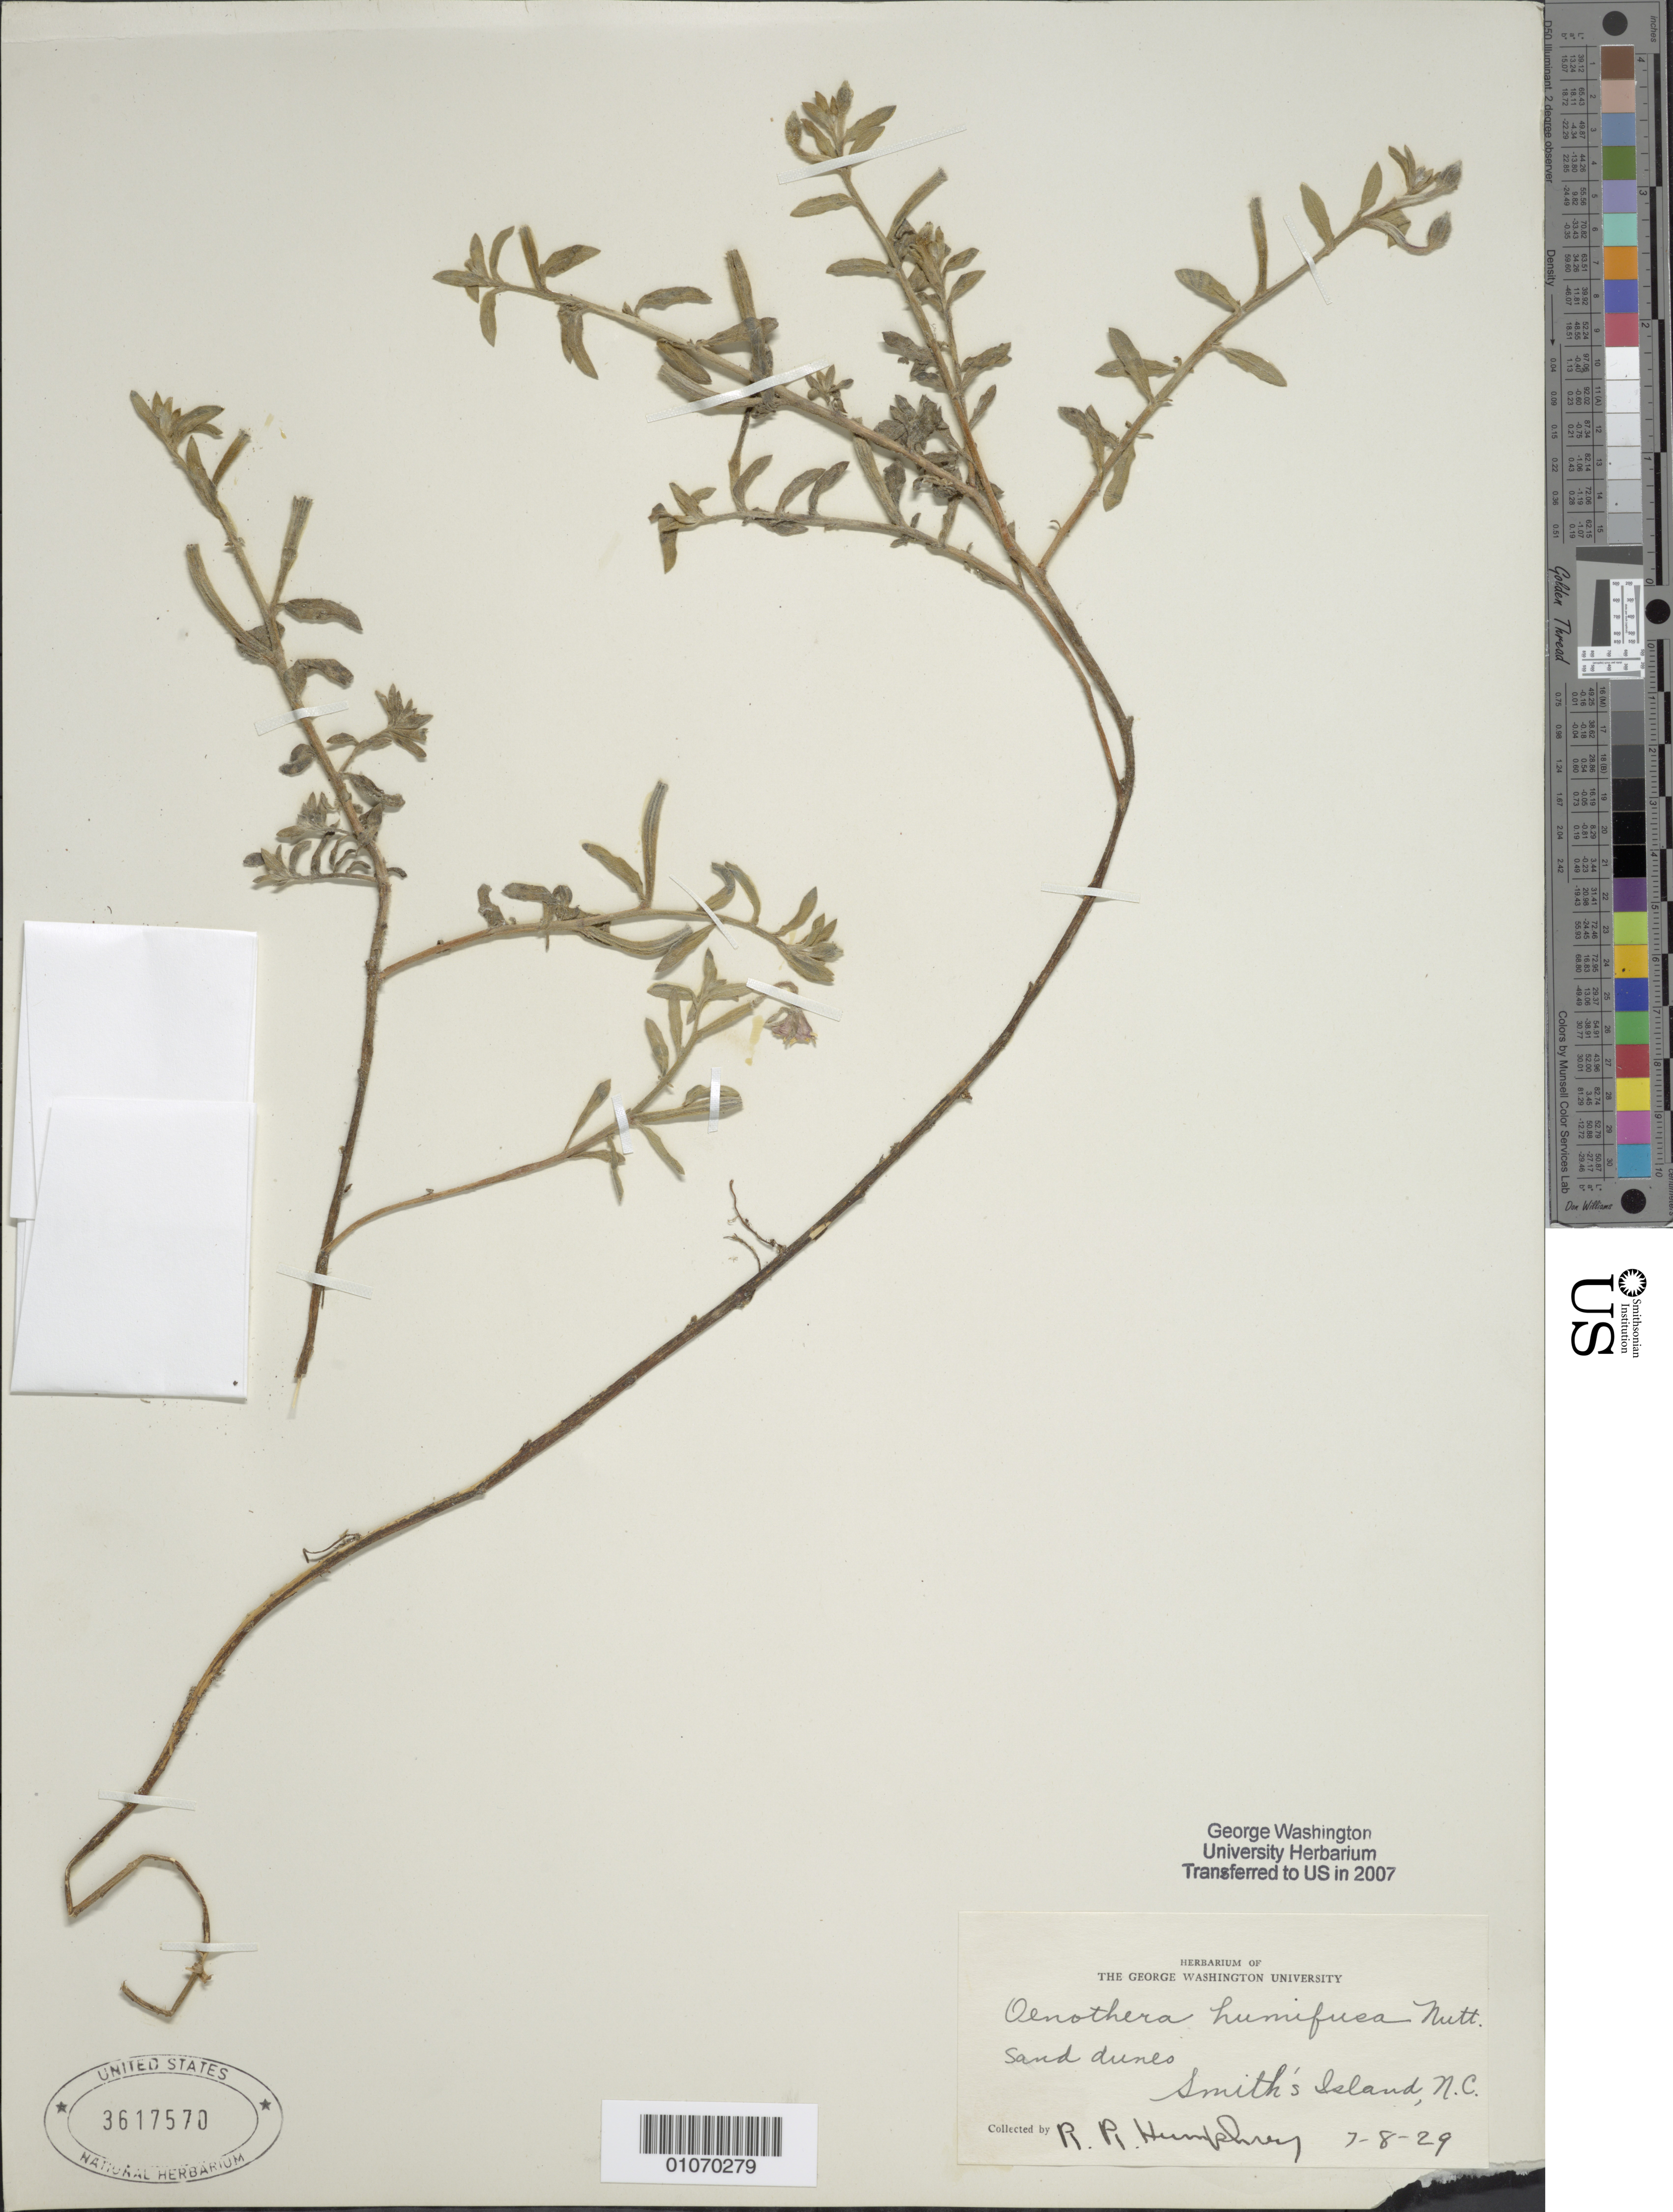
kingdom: Plantae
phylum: Tracheophyta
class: Magnoliopsida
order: Myrtales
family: Onagraceae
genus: Oenothera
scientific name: Oenothera humifusa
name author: Nutt.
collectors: R. Humphrey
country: United States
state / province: North Carolina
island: Smith's Island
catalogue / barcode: US 3617570